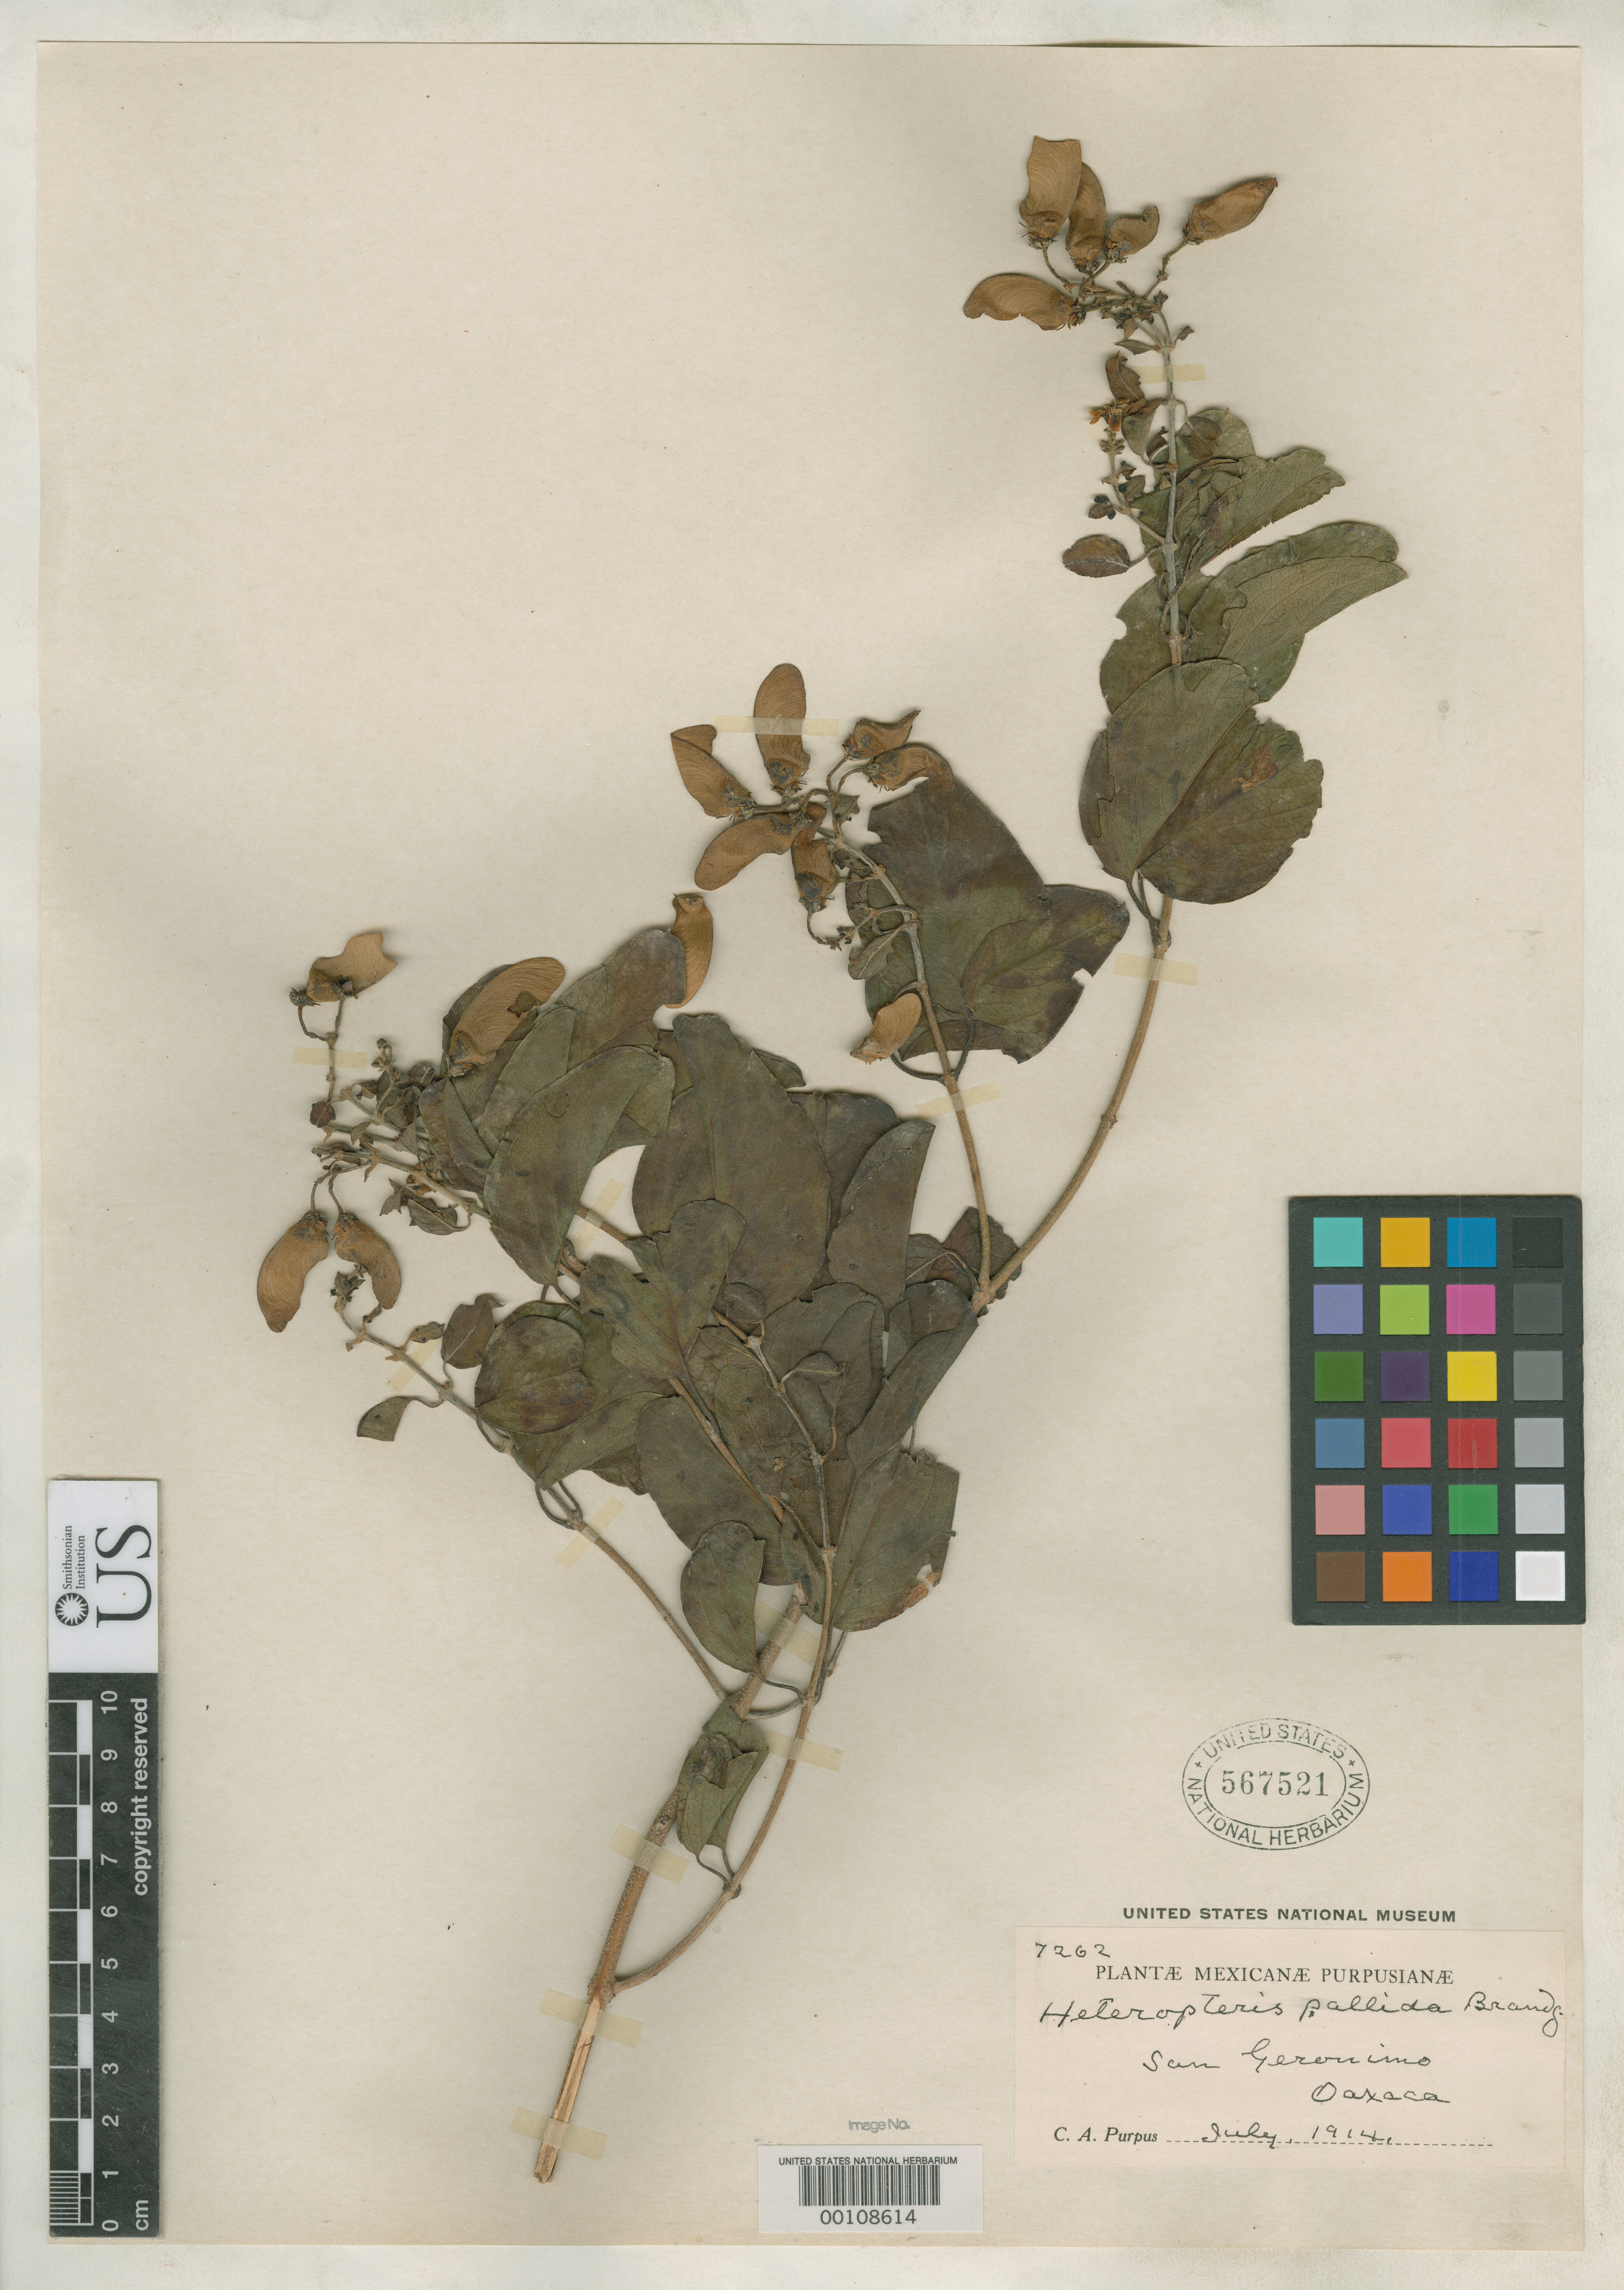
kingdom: Plantae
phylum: Tracheophyta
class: Magnoliopsida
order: Malpighiales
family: Malpighiaceae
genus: Heteropterys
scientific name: Heteropterys pallida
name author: Brandegee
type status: Isotype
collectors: C. A. Purpus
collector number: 7262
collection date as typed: Jul 1914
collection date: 1914-07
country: Mexico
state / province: Oaxaca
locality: Near San Geronimo.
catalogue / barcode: US 567521